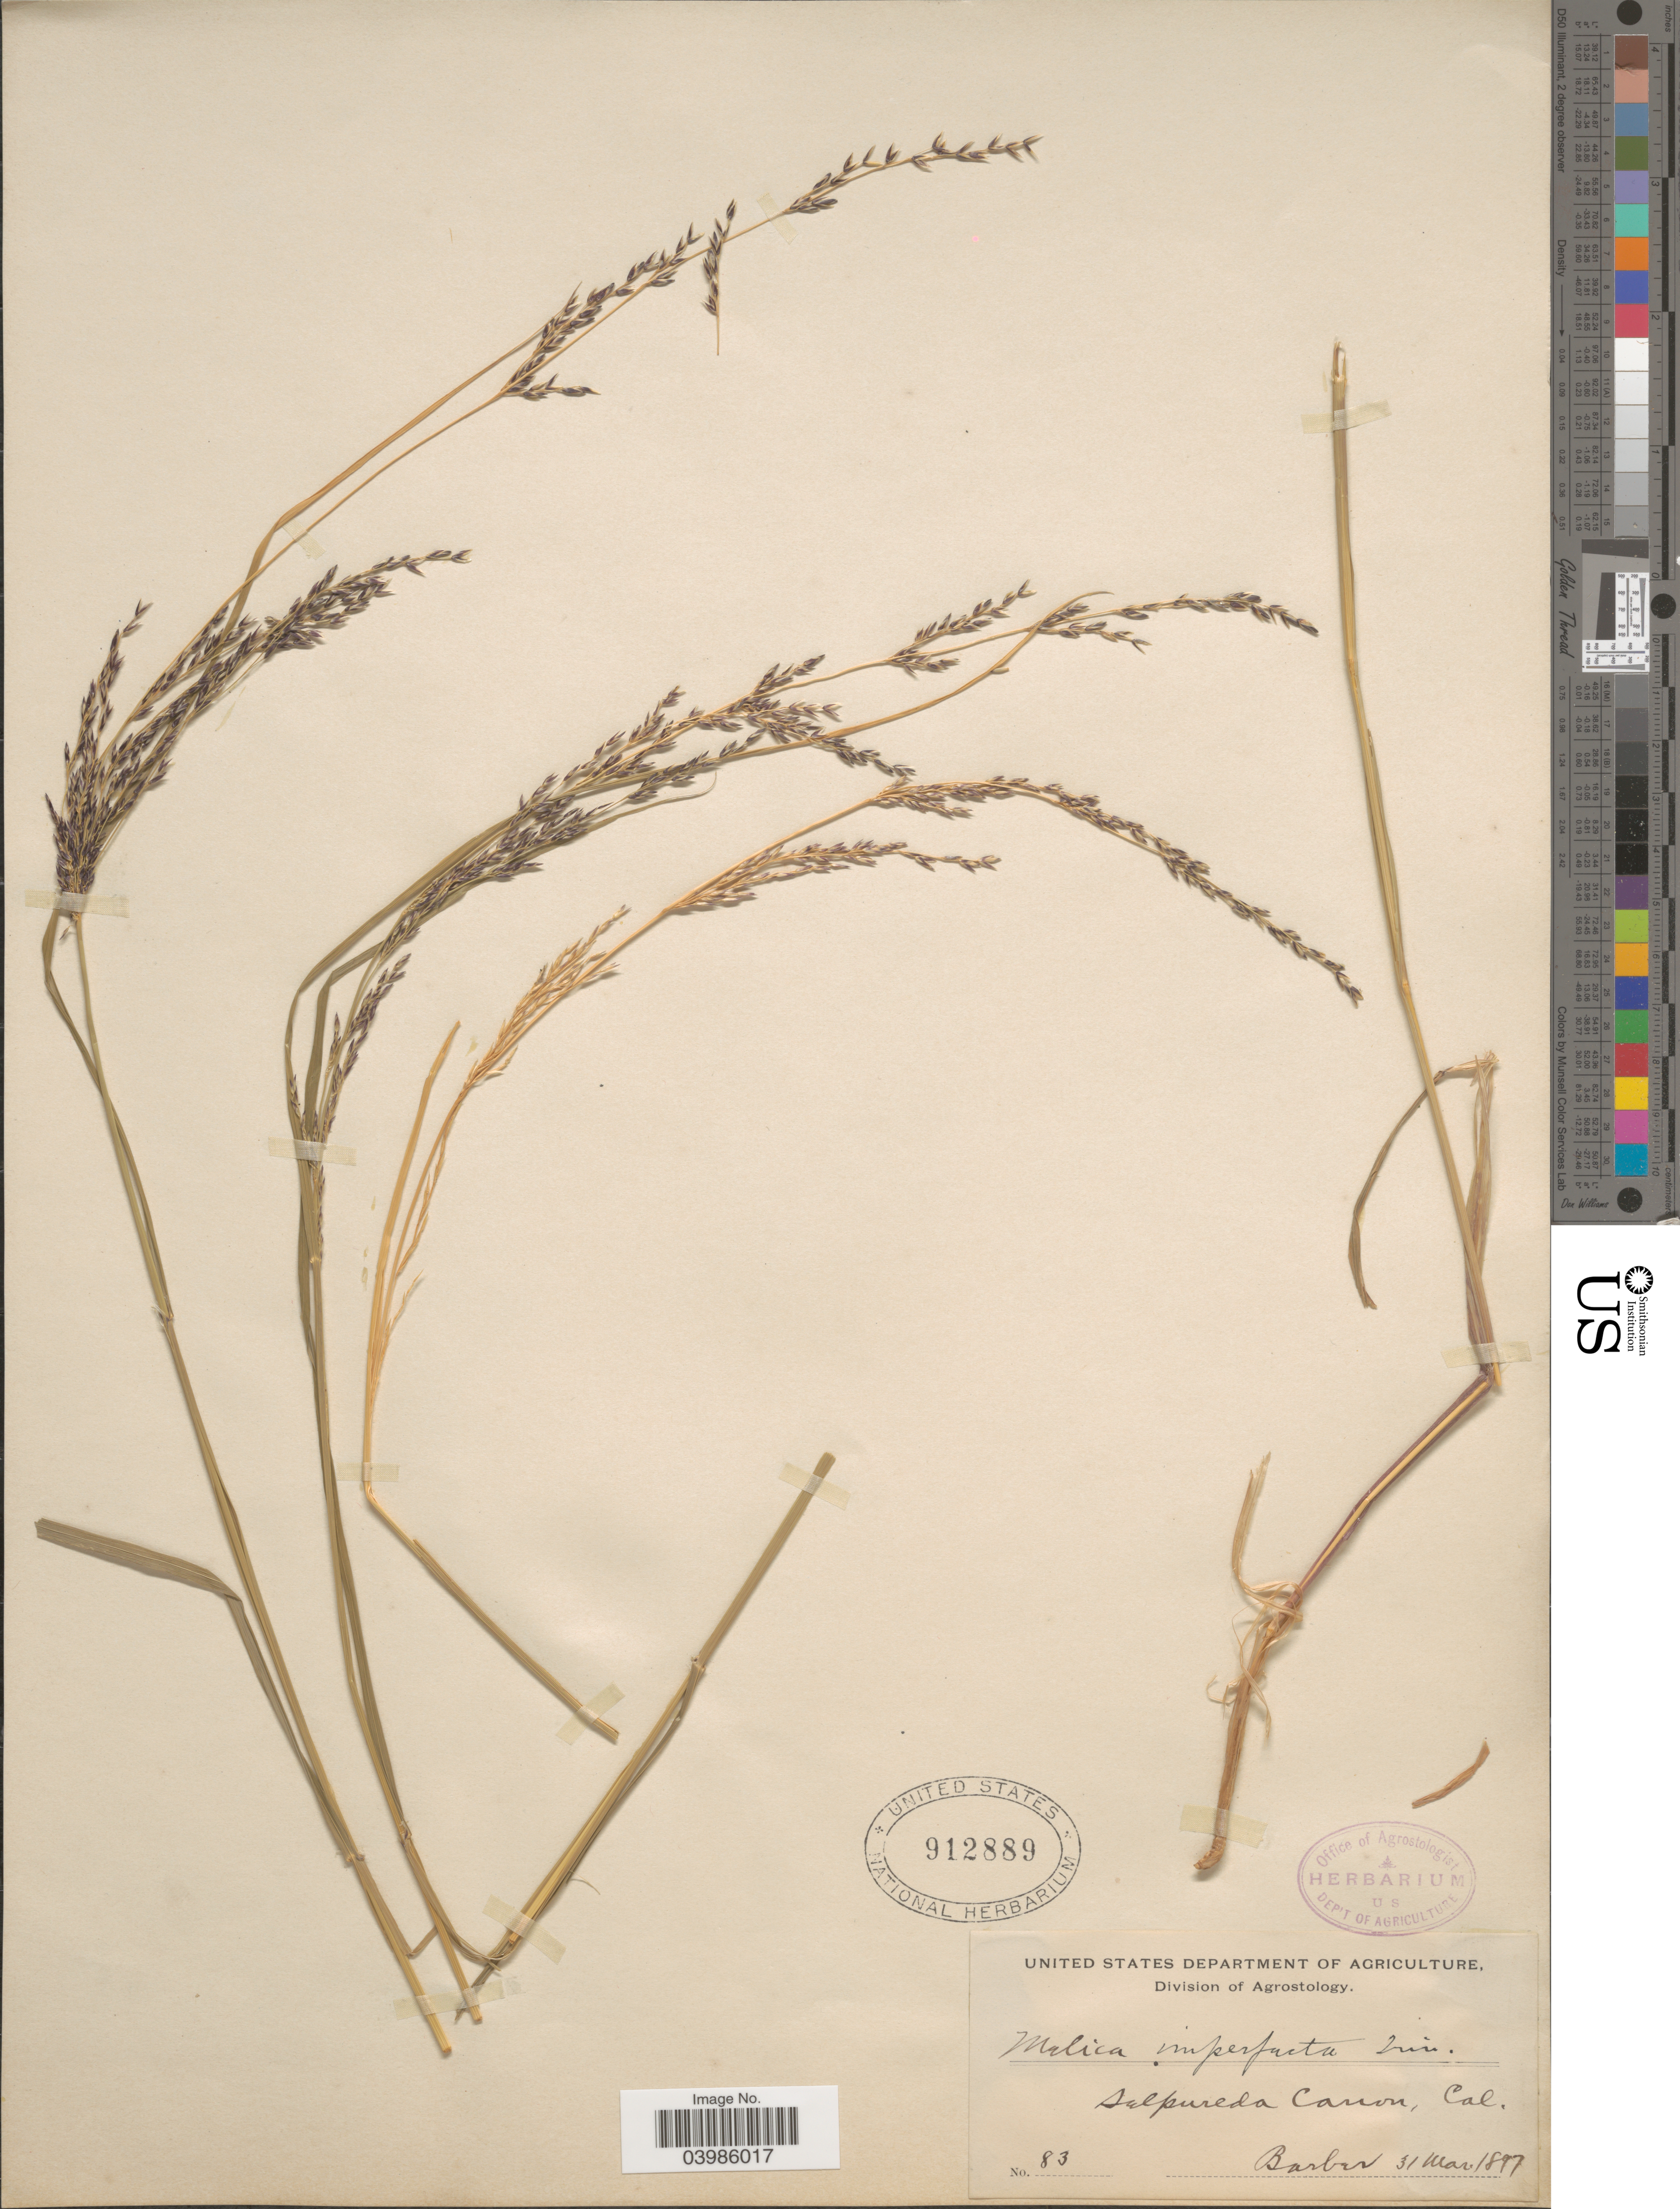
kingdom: Plantae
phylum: Tracheophyta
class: Liliopsida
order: Poales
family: Poaceae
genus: Melica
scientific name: Melica imperfecta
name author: Trin.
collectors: -. Barber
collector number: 83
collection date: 1897-03-31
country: United States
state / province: California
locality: Selpureda Canon.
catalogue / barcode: US 912889